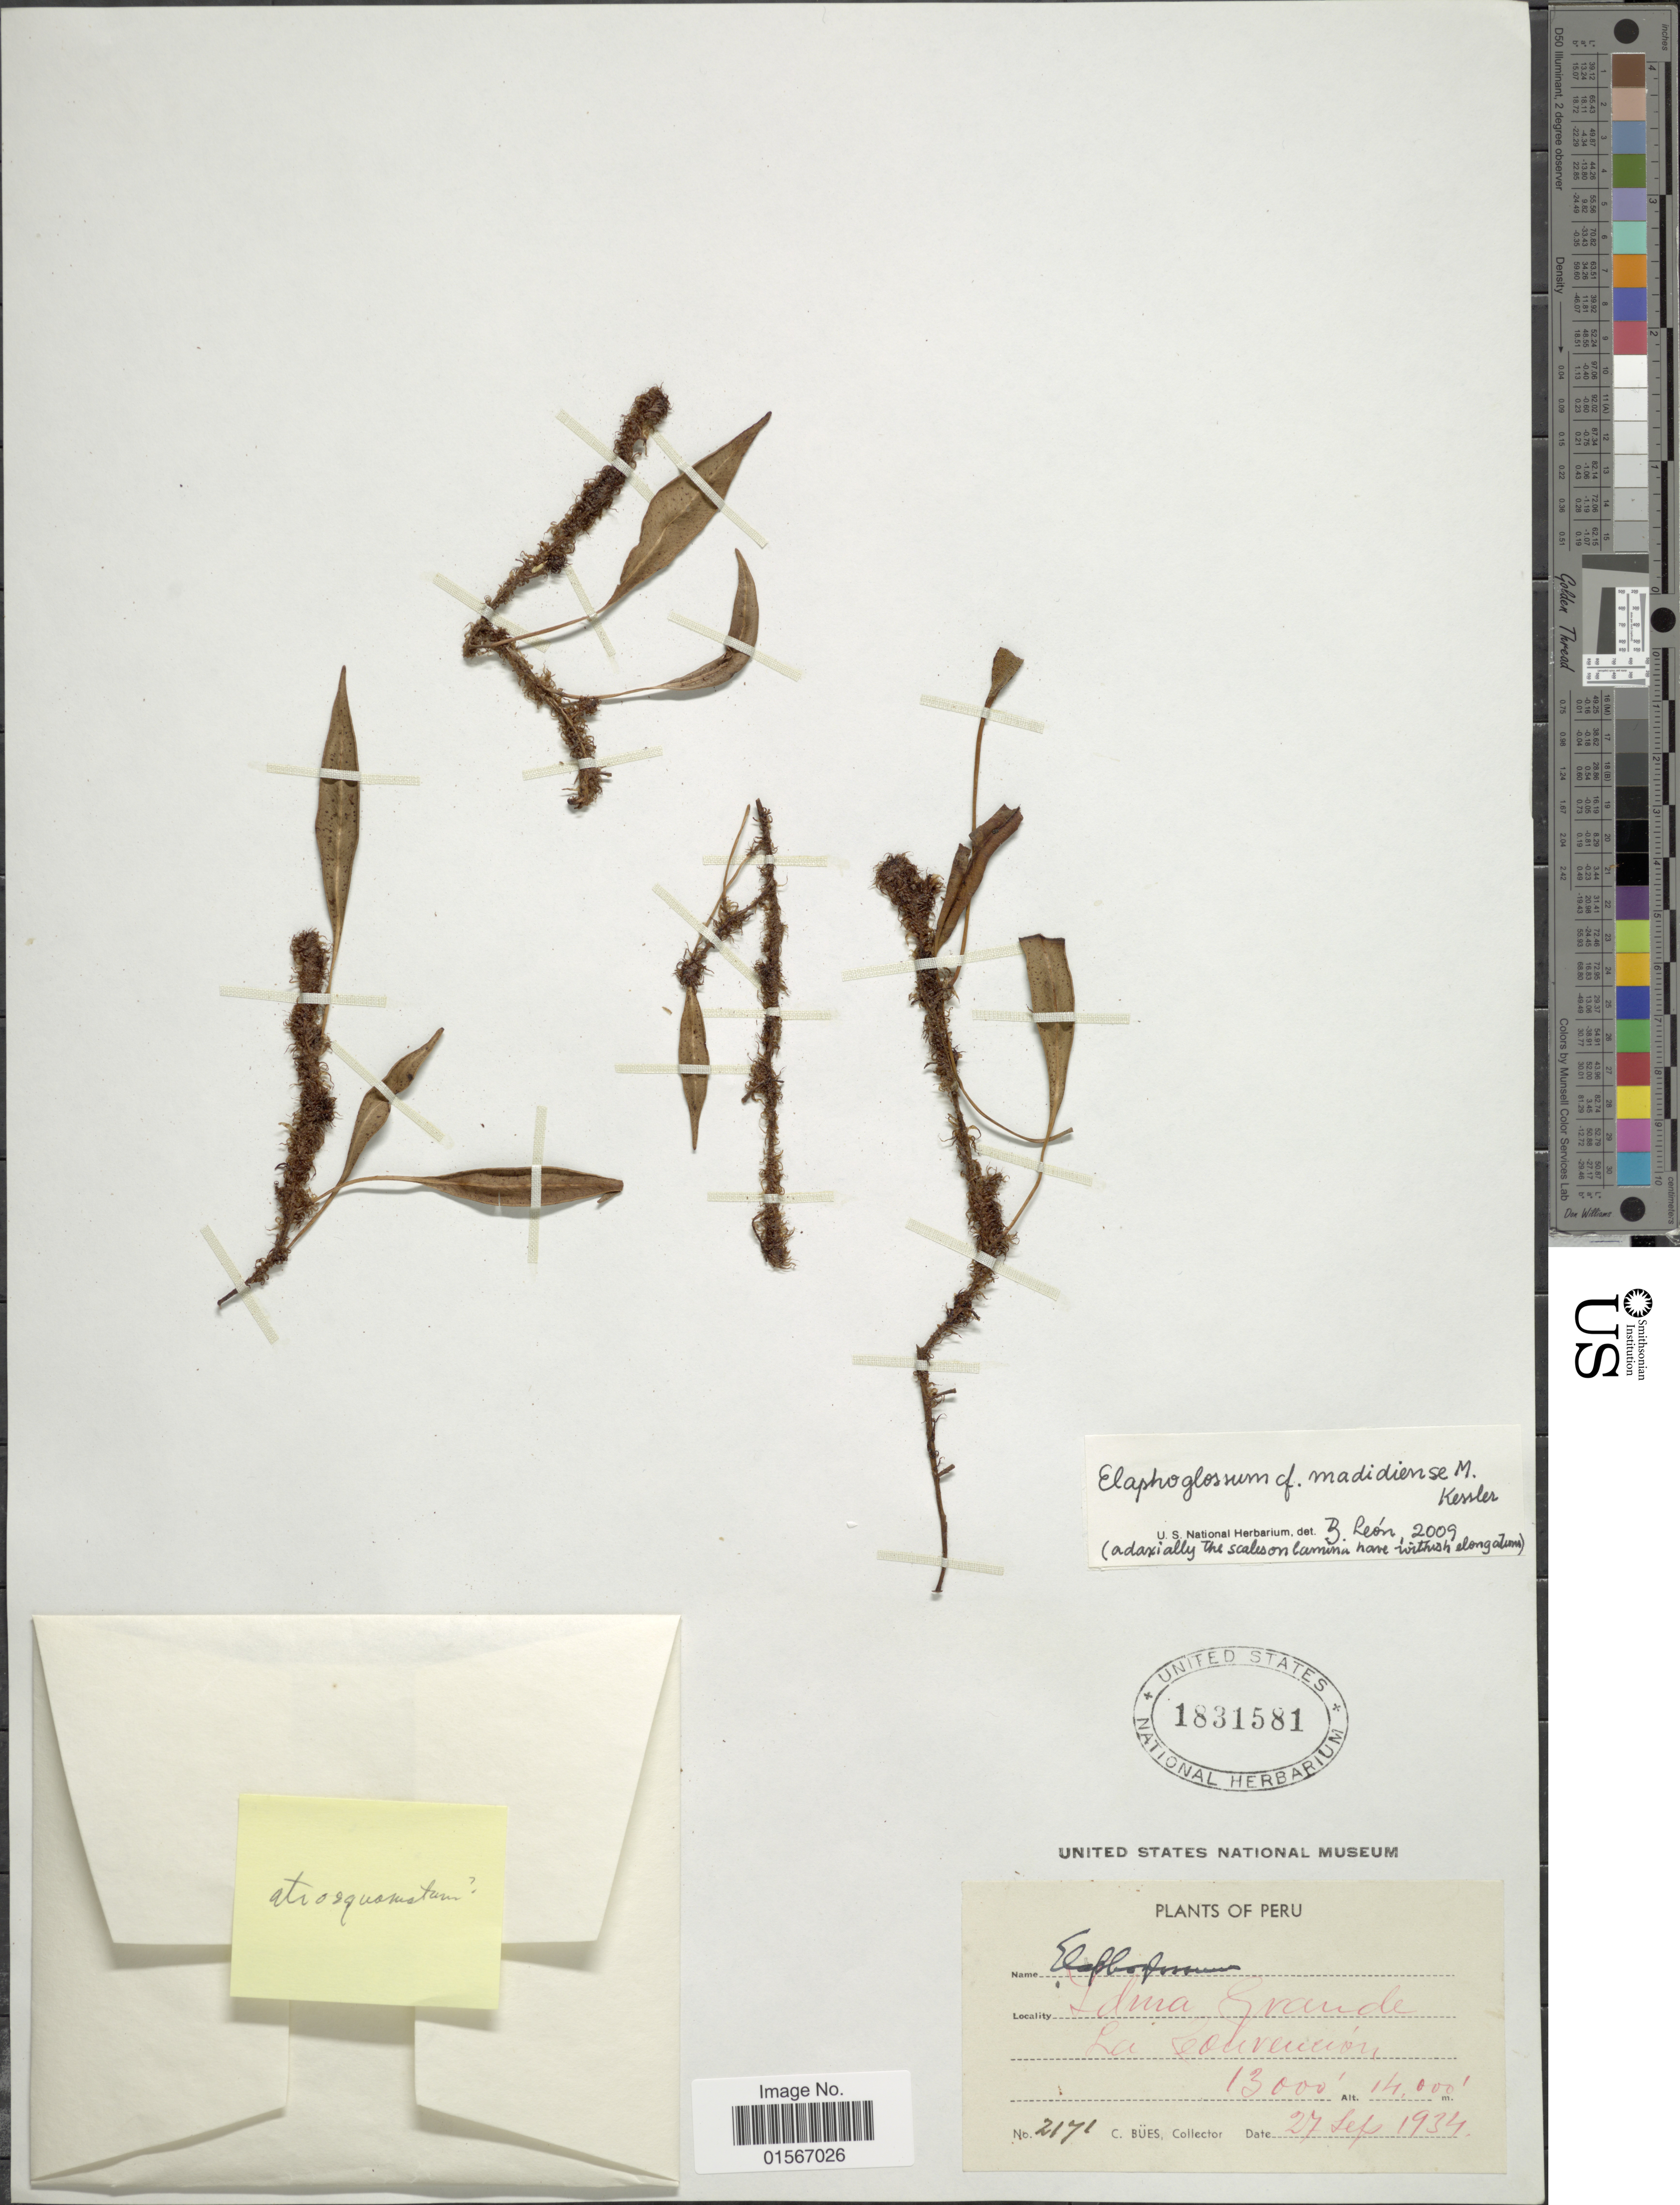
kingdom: Plantae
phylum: Tracheophyta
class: Polypodiopsida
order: Polypodiales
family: Dryopteridaceae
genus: Elaphoglossum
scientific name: Elaphoglossum madidiense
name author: M. Kessler & Mickel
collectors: C. Bues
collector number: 2171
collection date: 1934-09-27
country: Peru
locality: Loma Grande, La Convencion.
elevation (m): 3962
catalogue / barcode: US 1831581